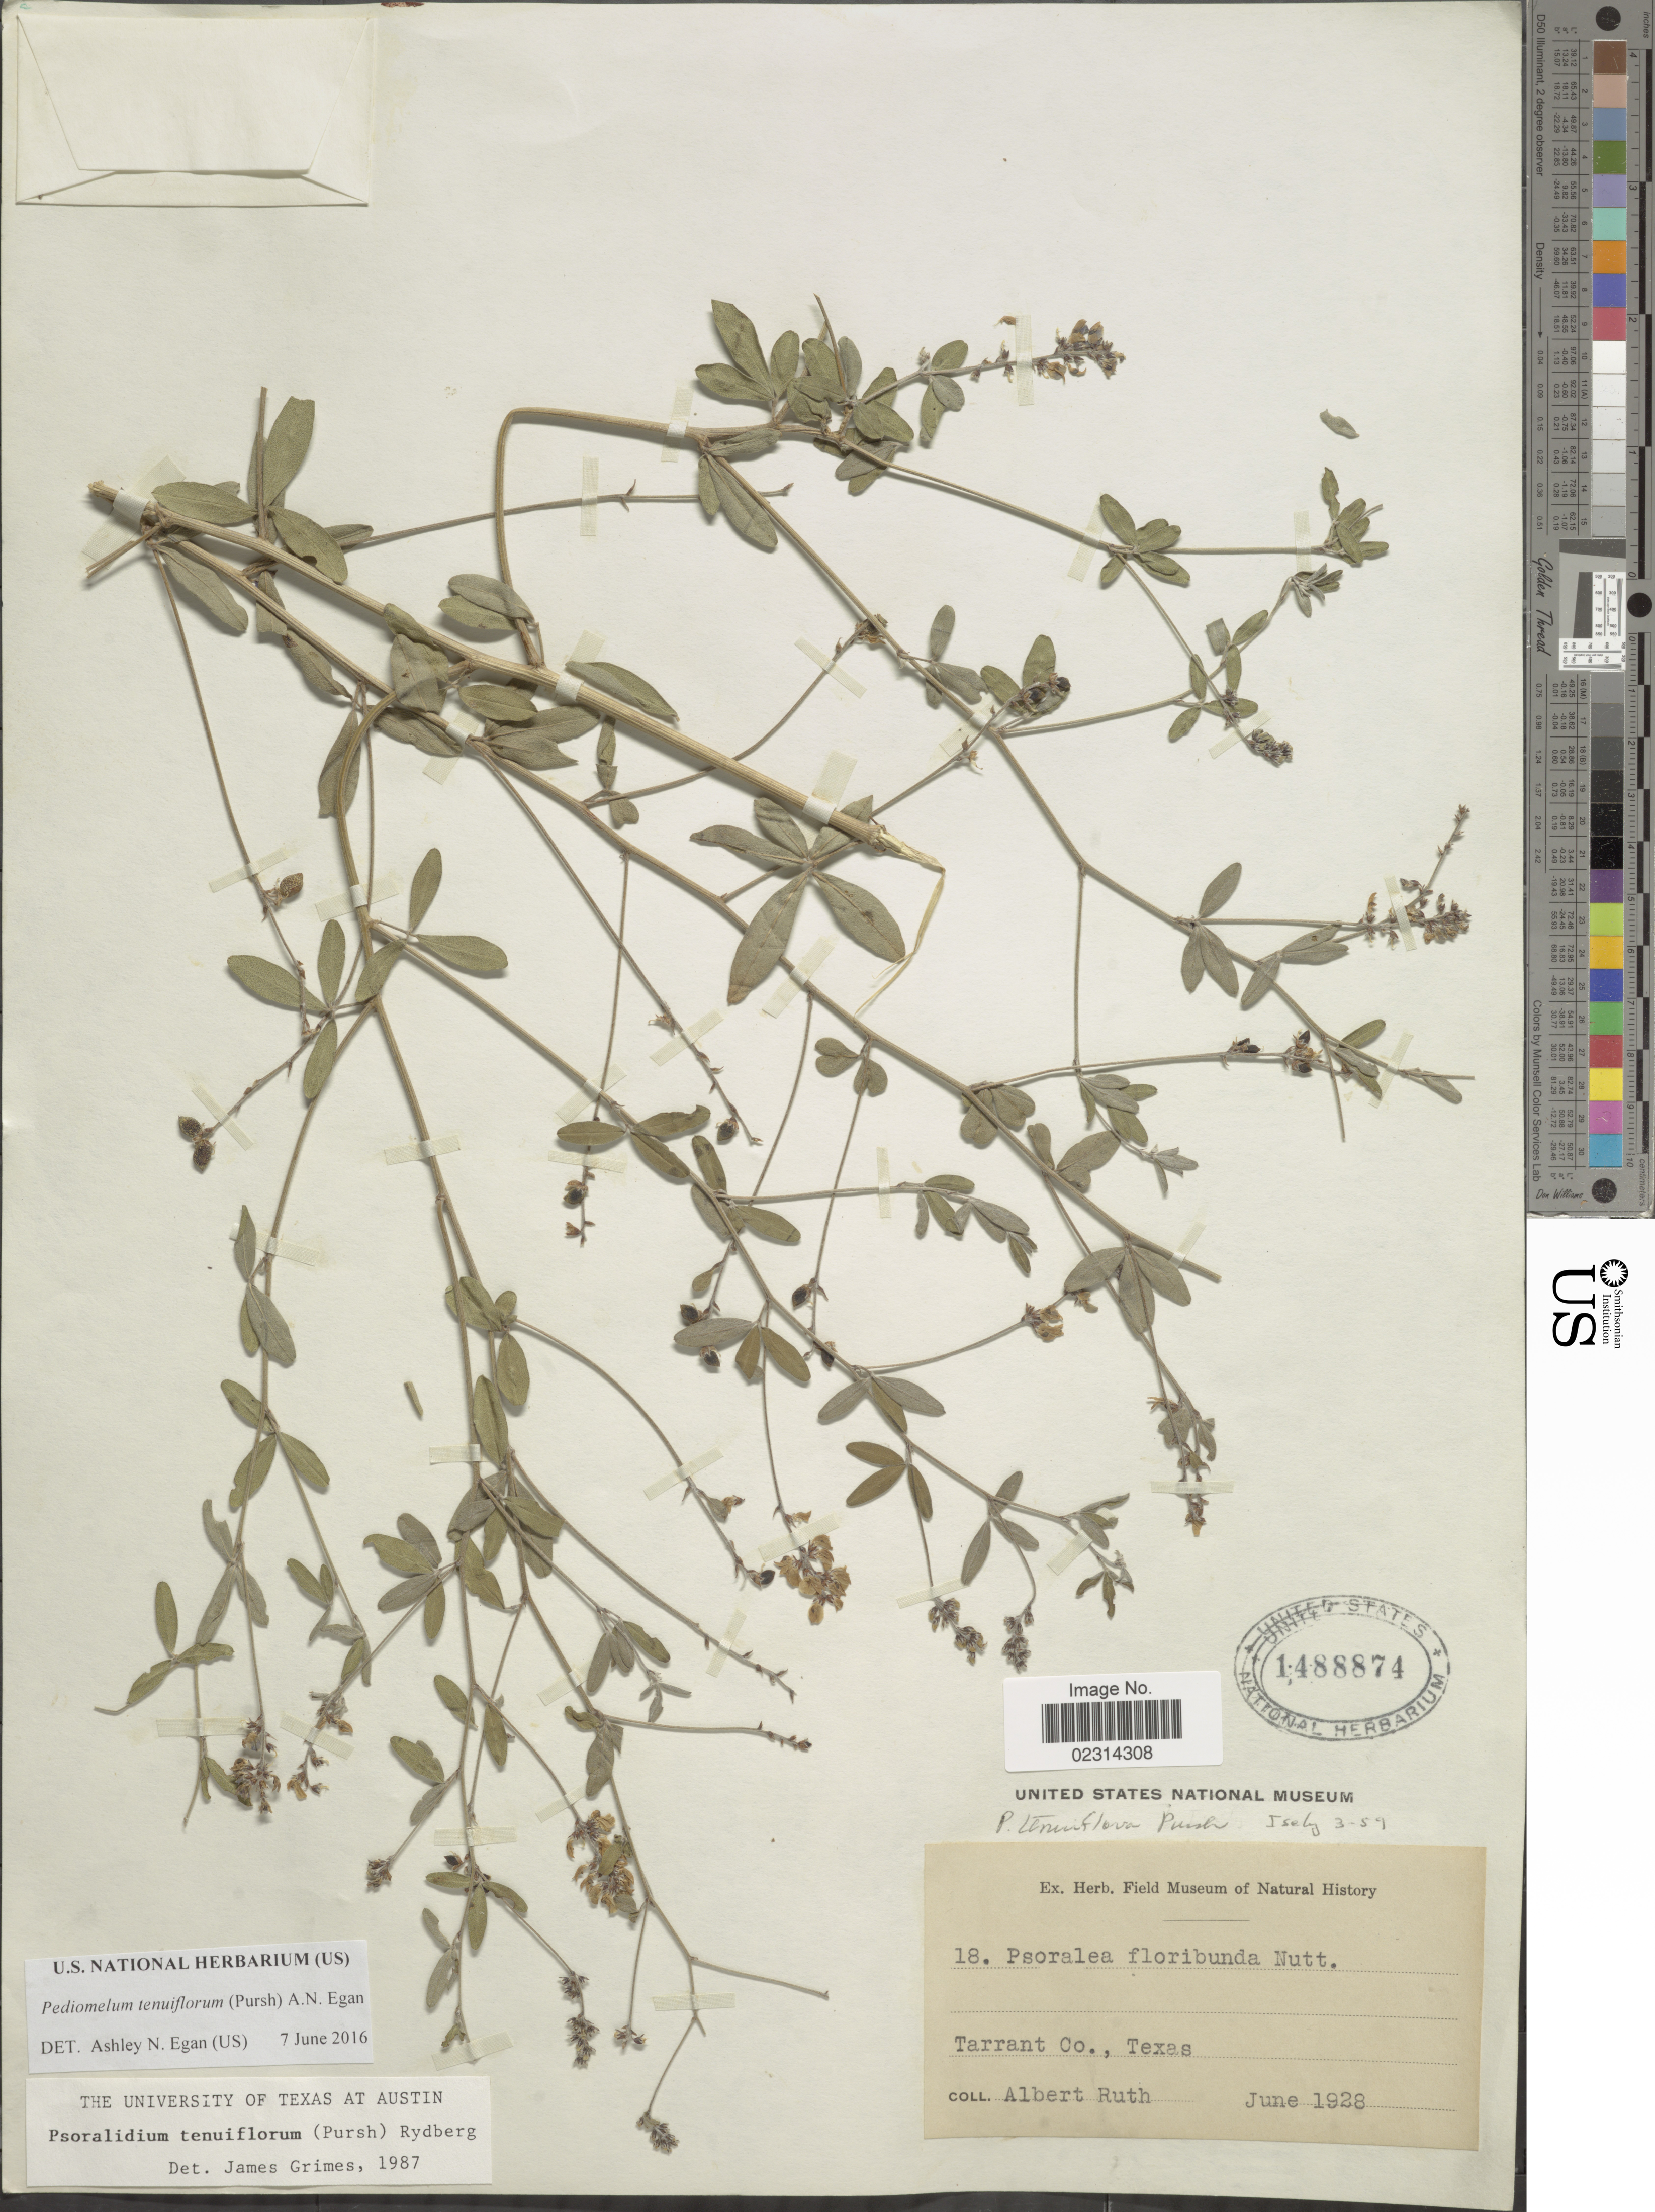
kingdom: Plantae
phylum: Tracheophyta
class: Magnoliopsida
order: Fabales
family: Fabaceae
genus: Psoralidium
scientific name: Psoralidium tenuiflorum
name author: (Pursh) Rydb.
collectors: A. Ruth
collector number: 18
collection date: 1928-06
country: United States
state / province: Texas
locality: Tarrant Co.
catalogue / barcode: US 1488874